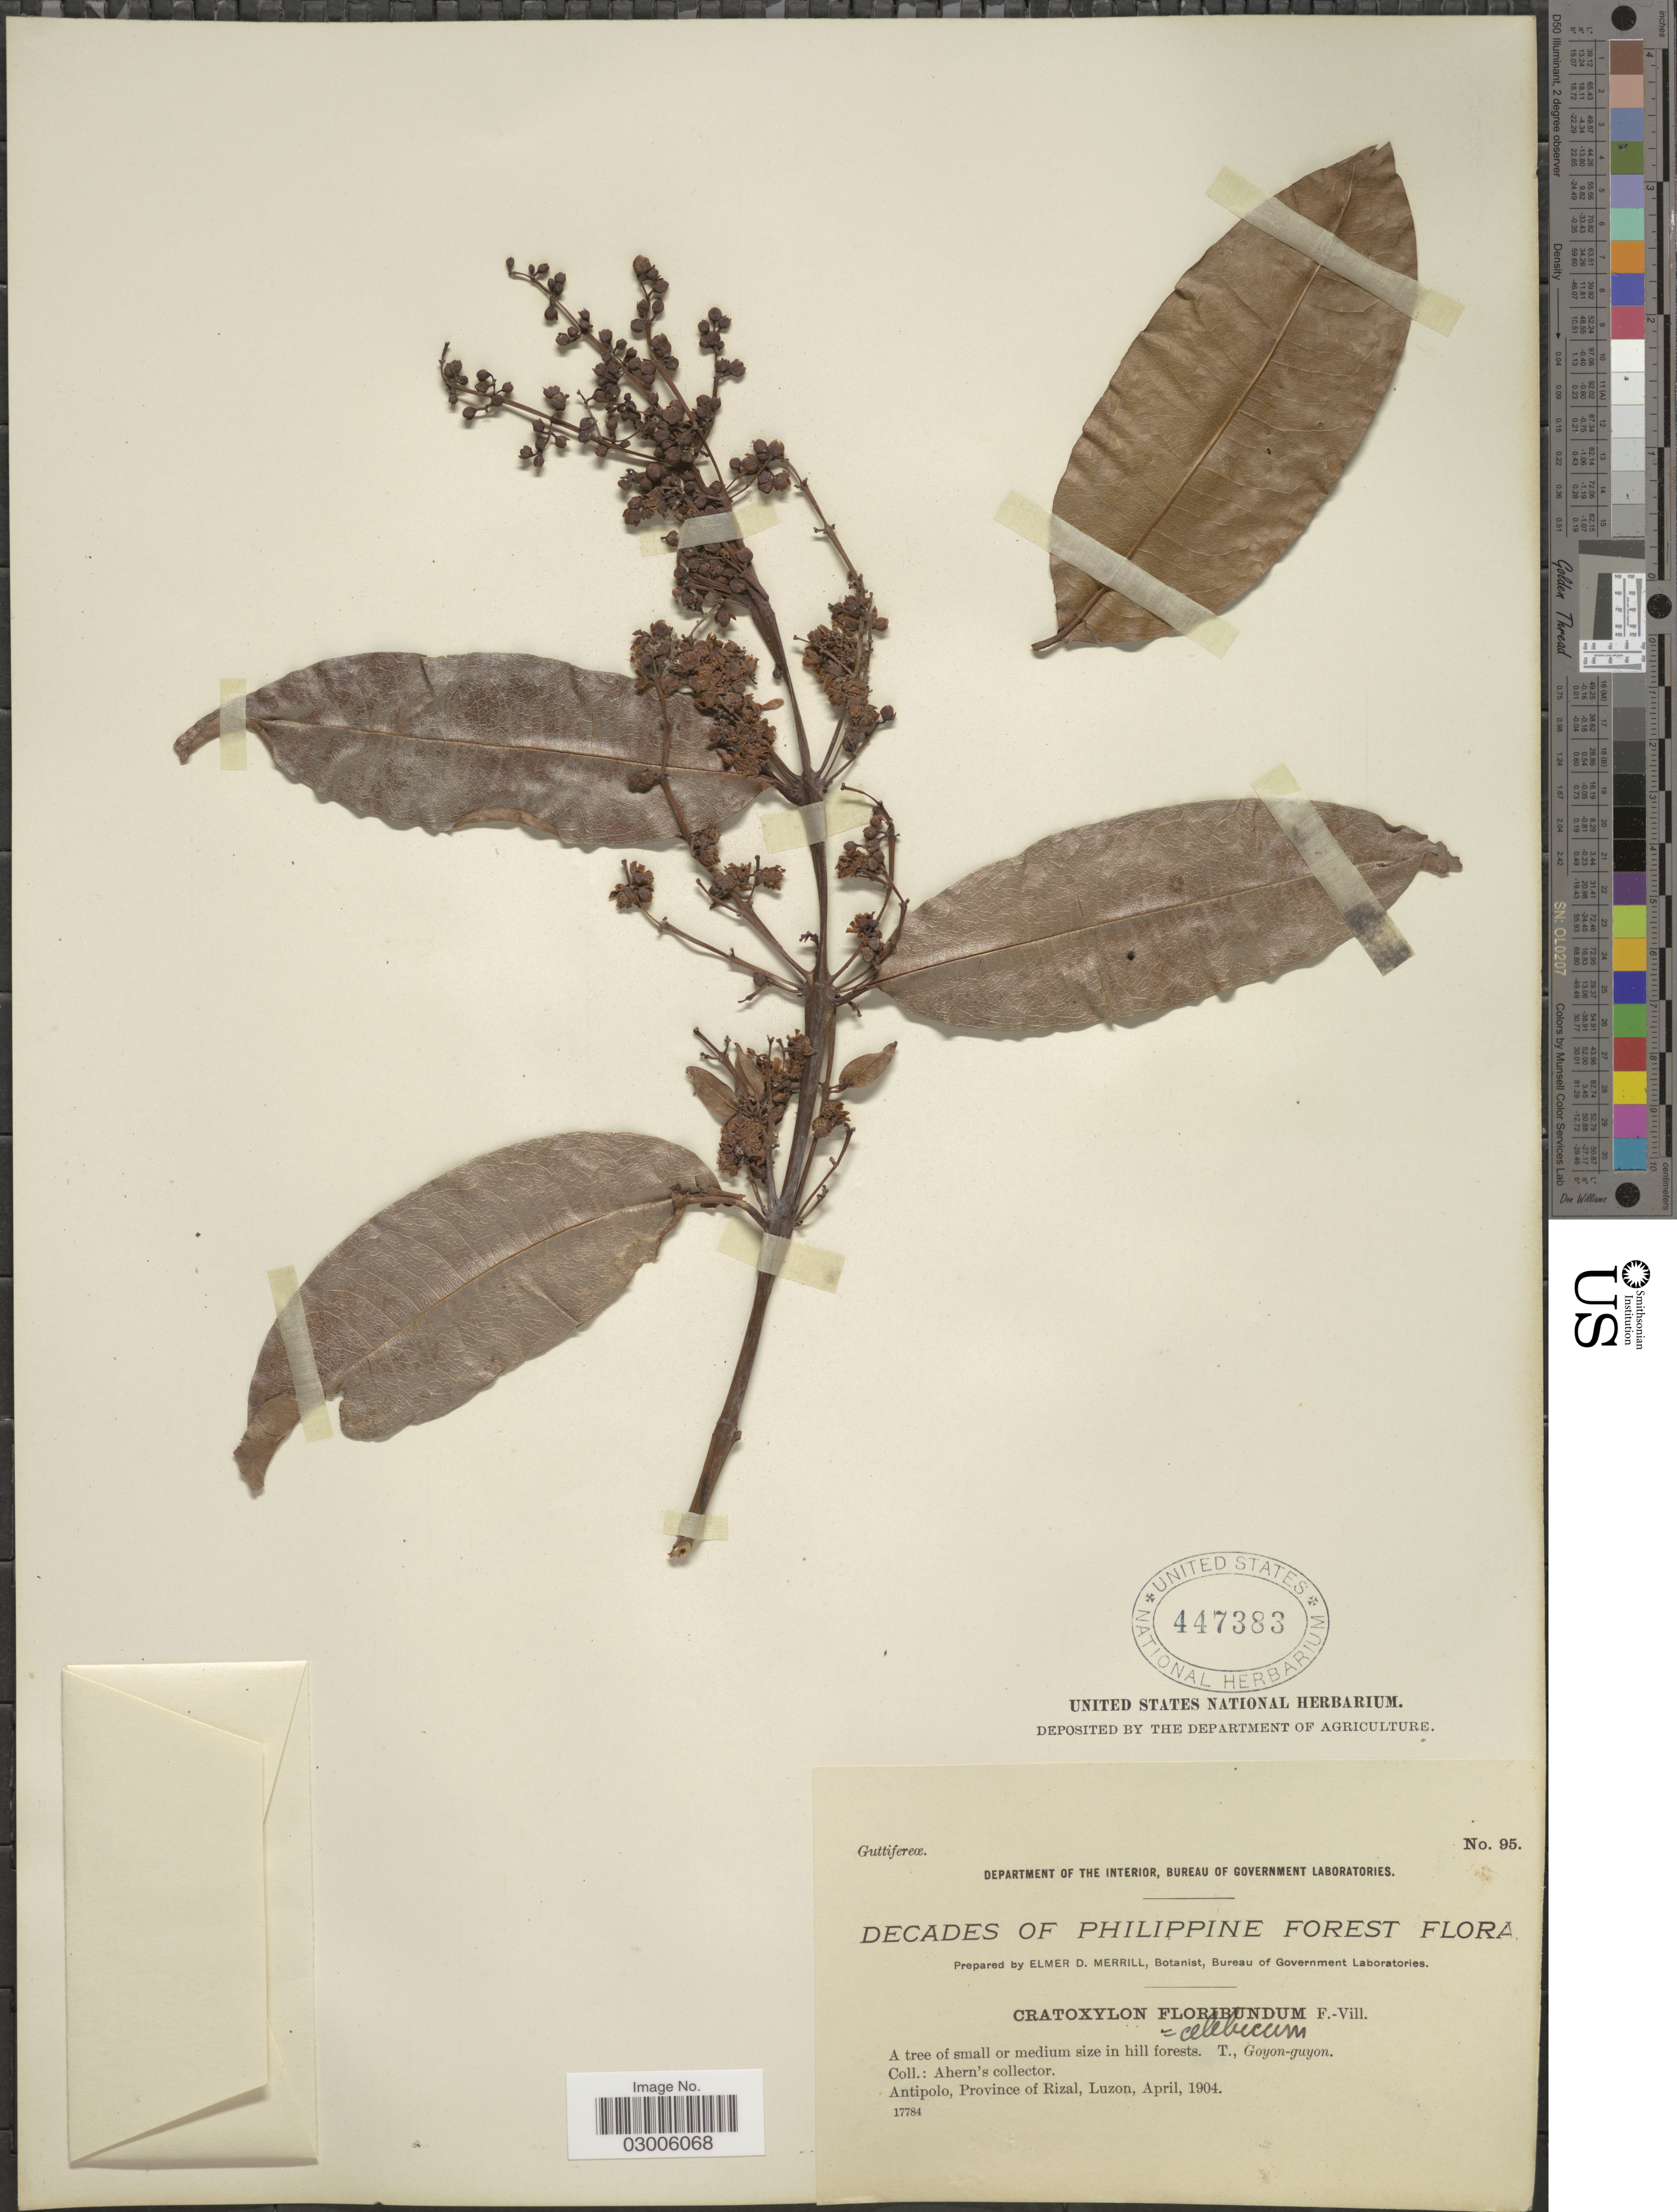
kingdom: Plantae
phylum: Tracheophyta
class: Magnoliopsida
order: Malpighiales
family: Hypericaceae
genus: Cratoxylum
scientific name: Cratoxylum celebicum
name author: Blume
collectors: Ahern's collector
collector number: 95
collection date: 1904-04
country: Philippines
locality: Antipolo, Province of Rizal, Luzon.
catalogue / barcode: US 447383